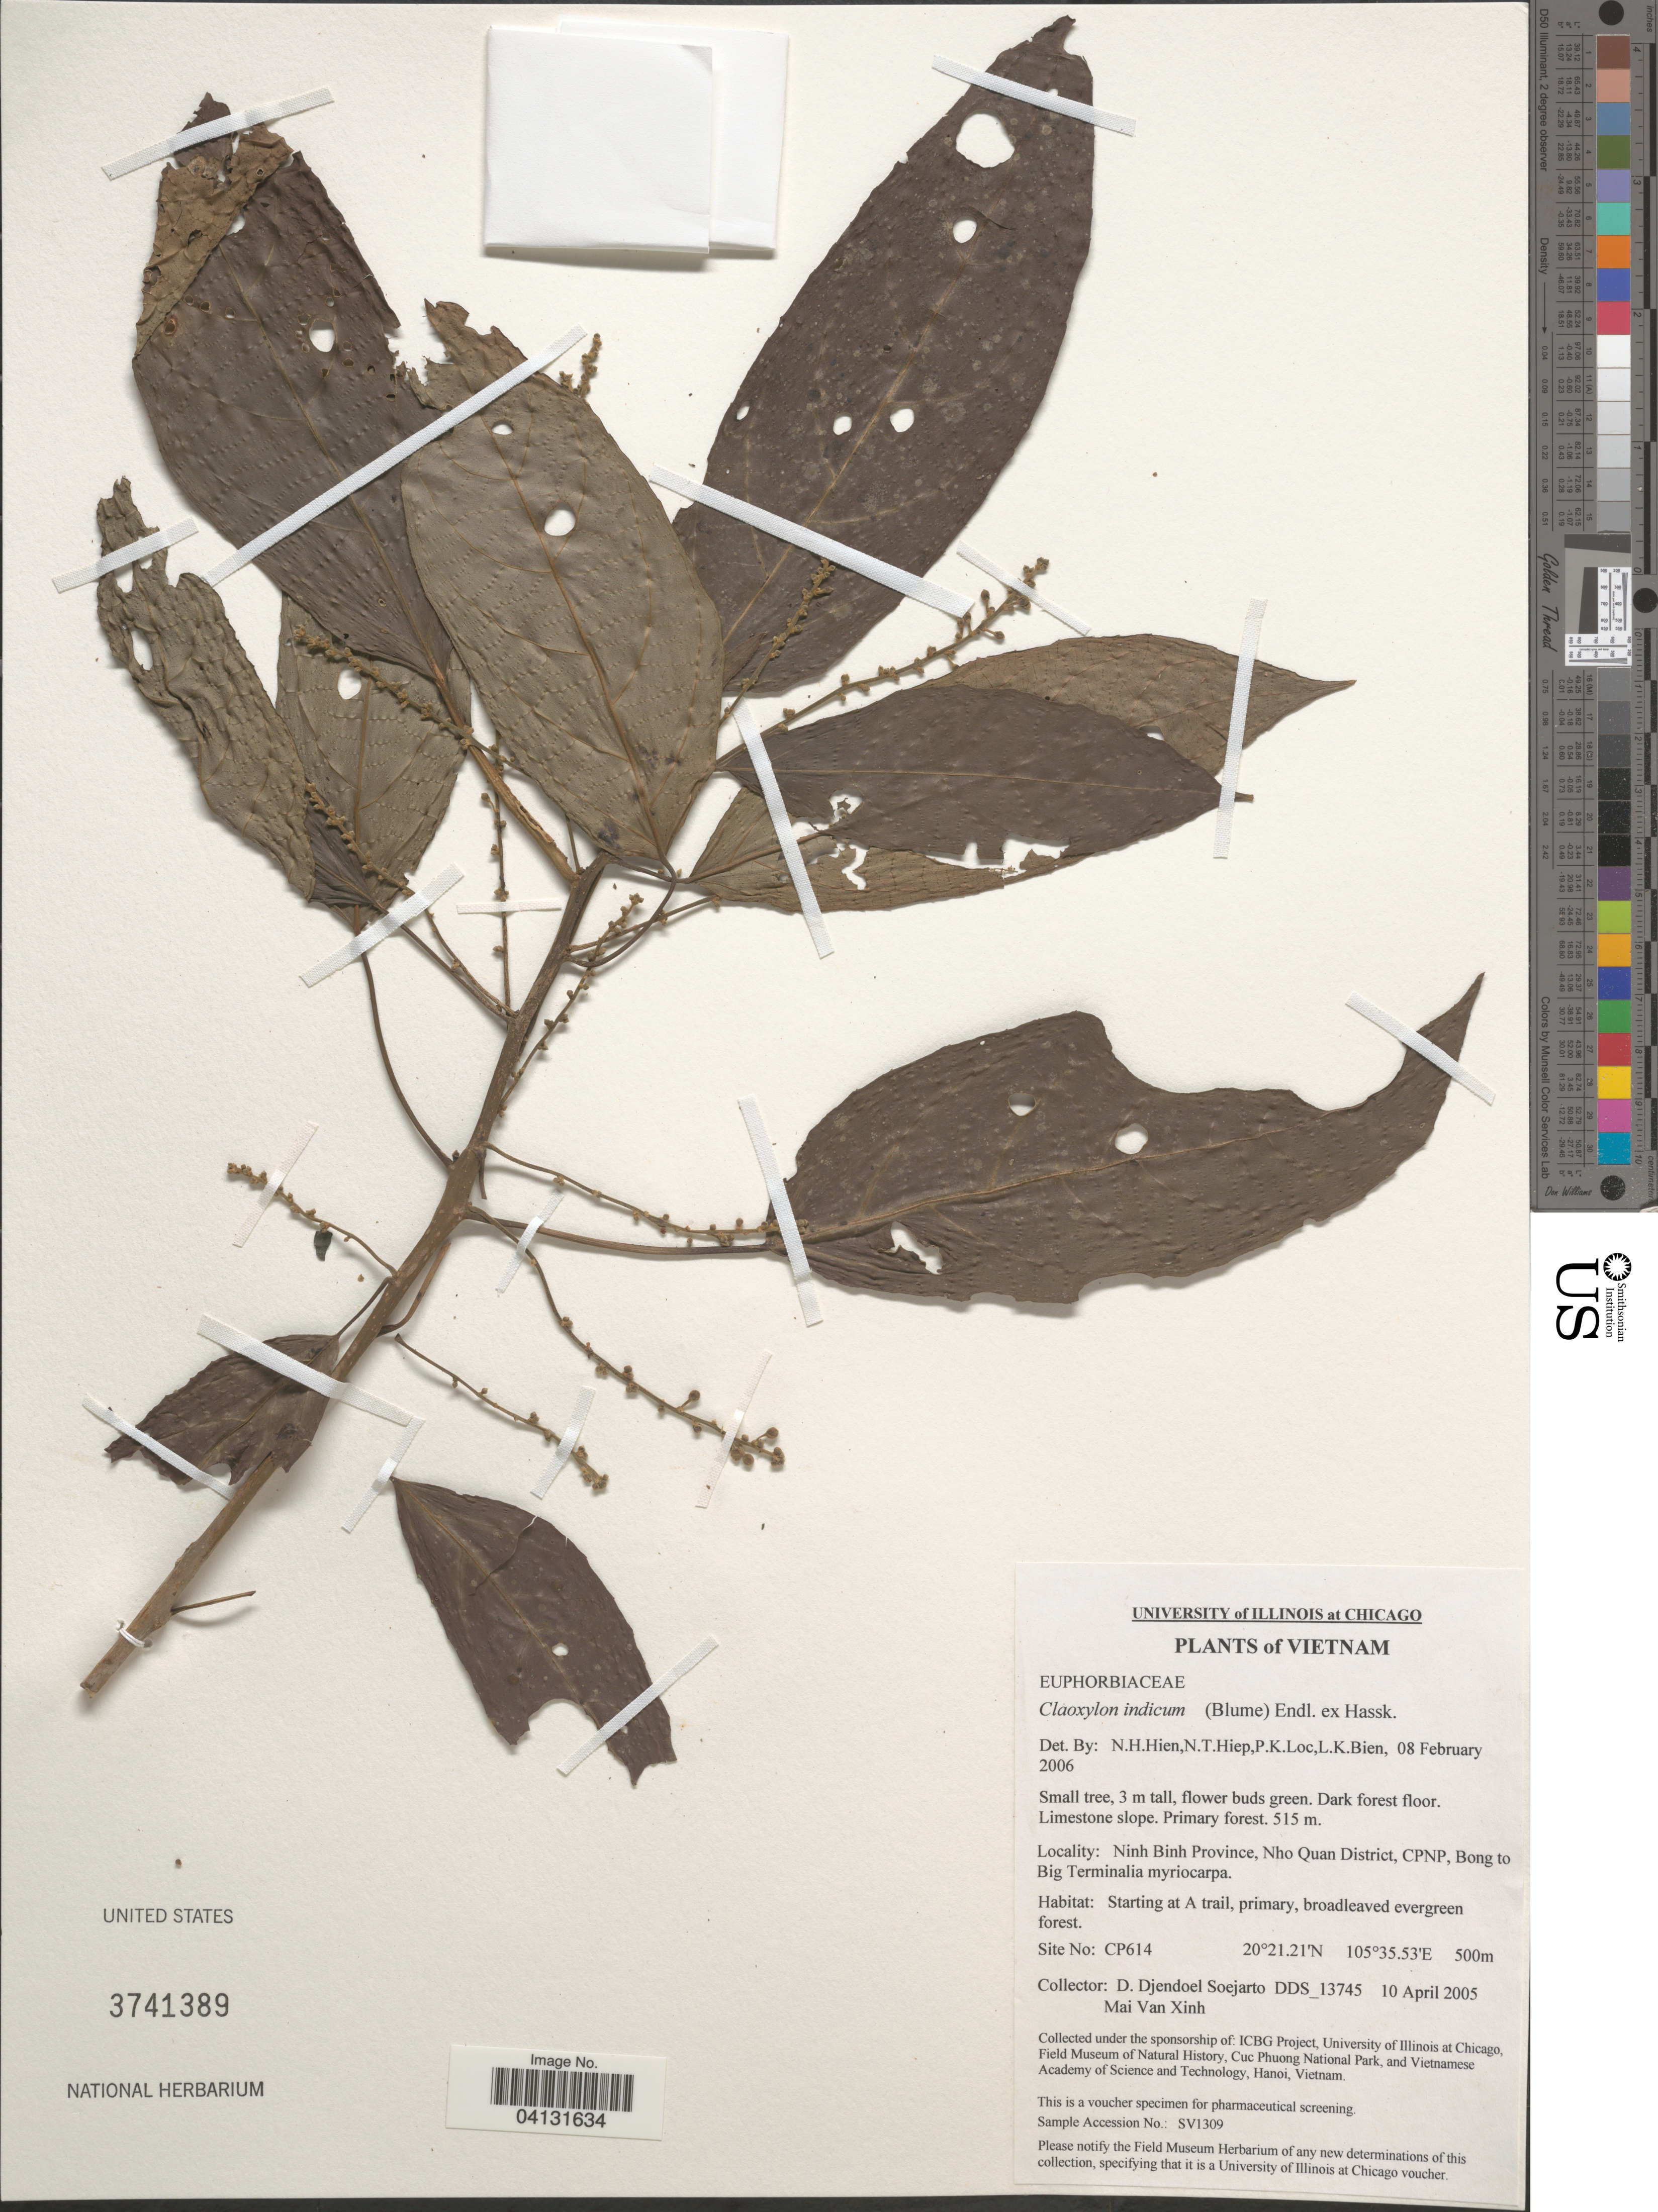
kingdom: Plantae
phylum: Tracheophyta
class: Magnoliopsida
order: Malpighiales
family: Euphorbiaceae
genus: Claoxylon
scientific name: Claoxylon indicum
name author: (Reinw. ex Blume) Hassk.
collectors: D. D. Soejarto & M. Xinh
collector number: DDS13745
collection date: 2005-04-10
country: Vietnam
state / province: Ninh Binh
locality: Nho Quan District, CPNP, Bong to Big Terminalia myriocarpa. Site No: CP614.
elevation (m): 500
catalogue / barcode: US 3741389